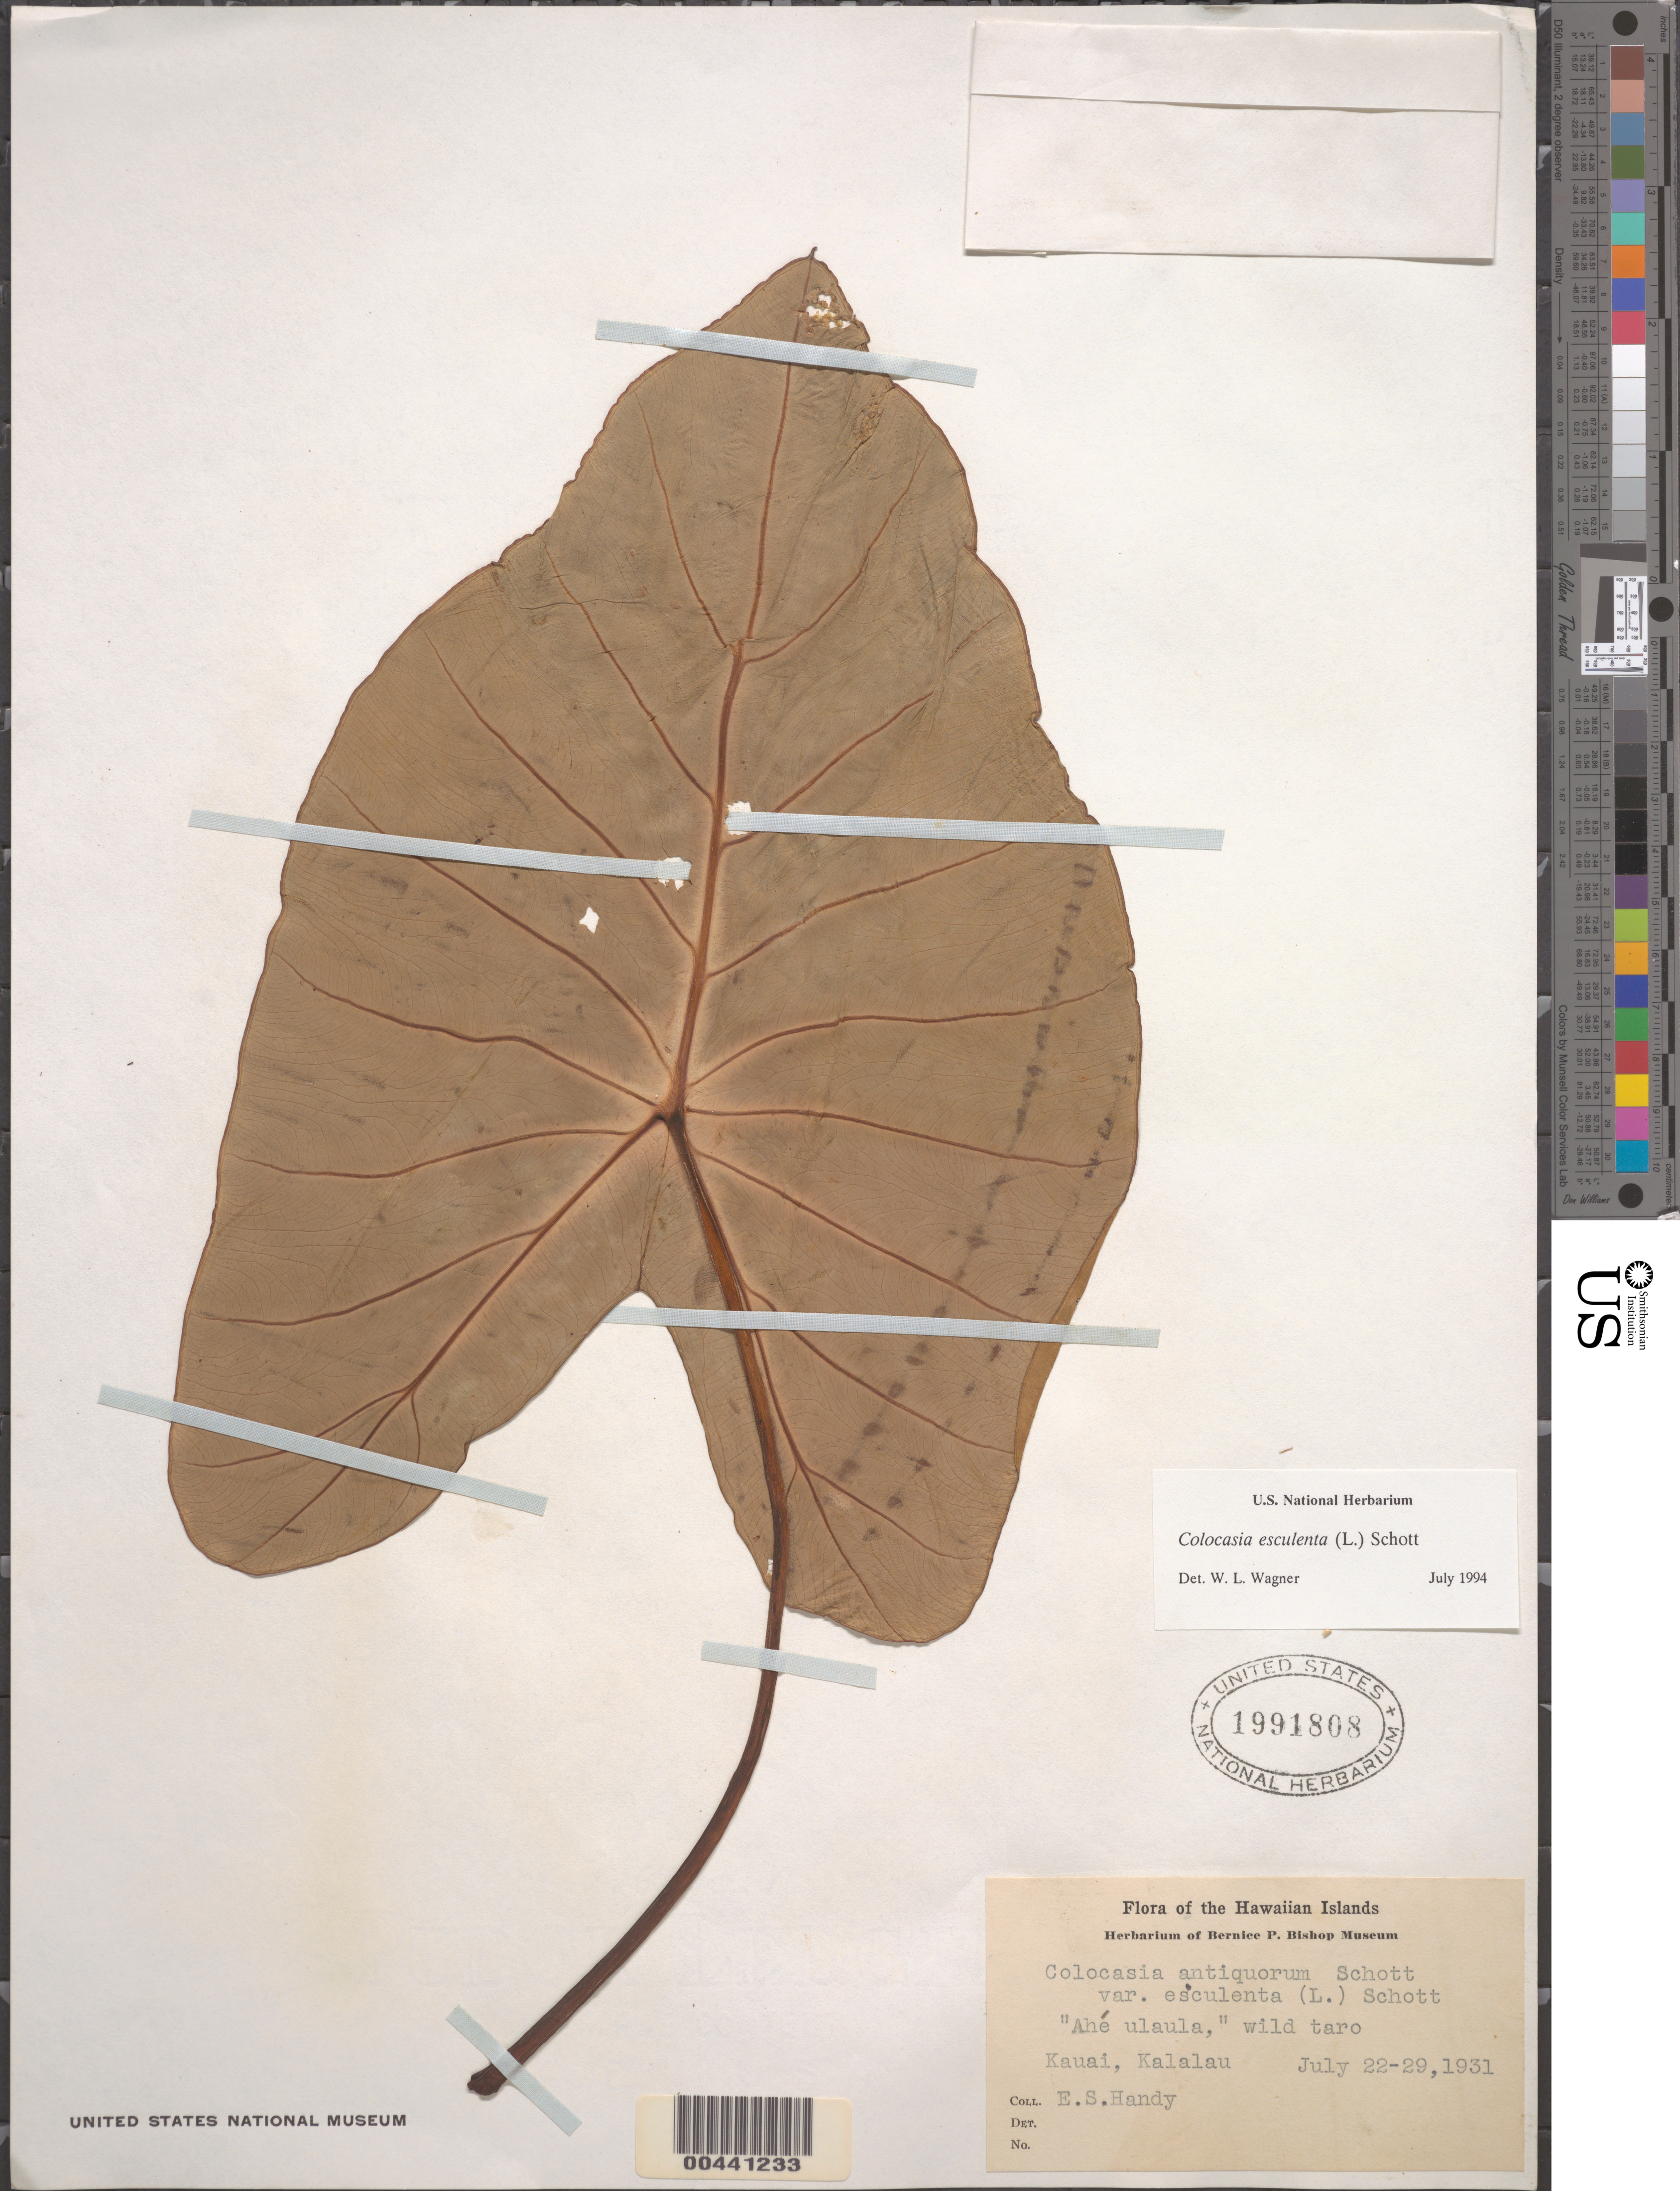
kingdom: Plantae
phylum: Tracheophyta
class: Liliopsida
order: Alismatales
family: Araceae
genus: Colocasia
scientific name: Colocasia esculenta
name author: (L.) Schott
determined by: Wagner, W. L., (BOT), Smithsonian Institution - National Museum of Natural History (UNITED STATES)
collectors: E. Handy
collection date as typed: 22 Jul 1931 to 29 Jul 1931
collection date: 1931-07-22/1931-07-29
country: United States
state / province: Hawaii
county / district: Kauai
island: Kaua'i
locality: Kalalau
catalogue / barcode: US 1991808